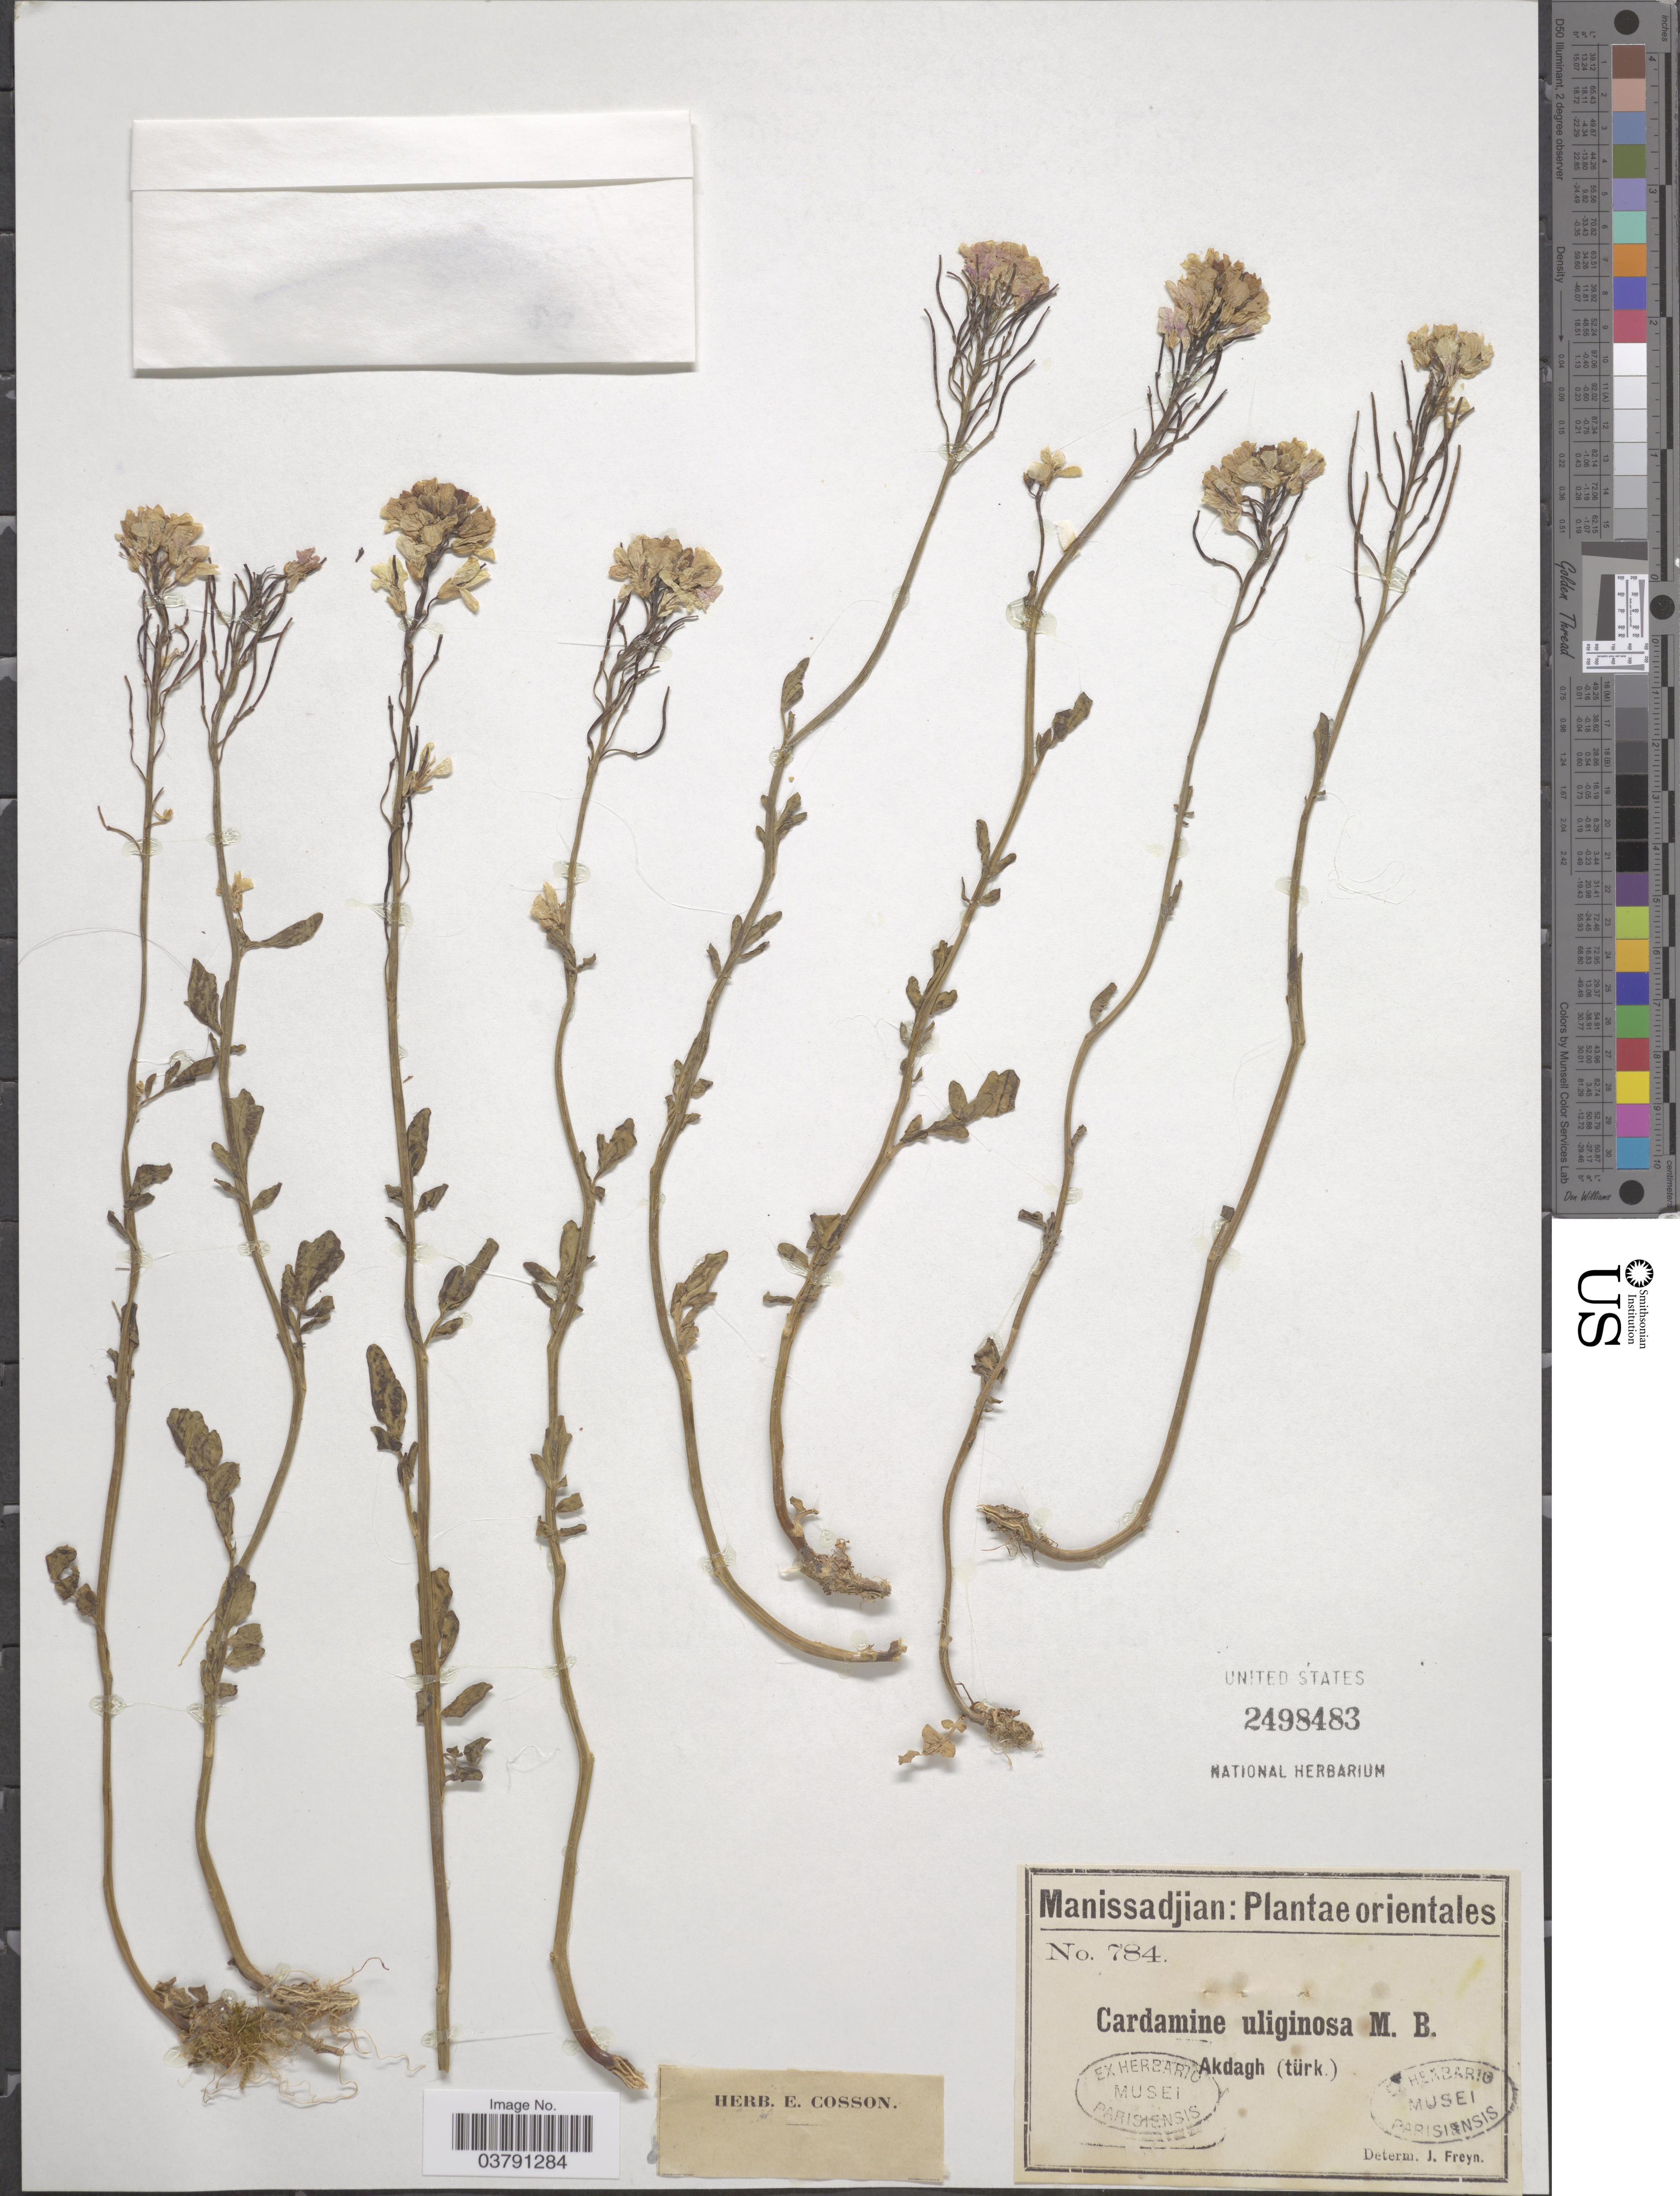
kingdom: Plantae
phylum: Tracheophyta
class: Magnoliopsida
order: Brassicales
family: Brassicaceae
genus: Cardamine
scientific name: Cardamine uliginosa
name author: M. Bieb.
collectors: -. Manissadjian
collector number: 784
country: Turkey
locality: Orientales. Akdagh (Türk.).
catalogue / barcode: US 2498483